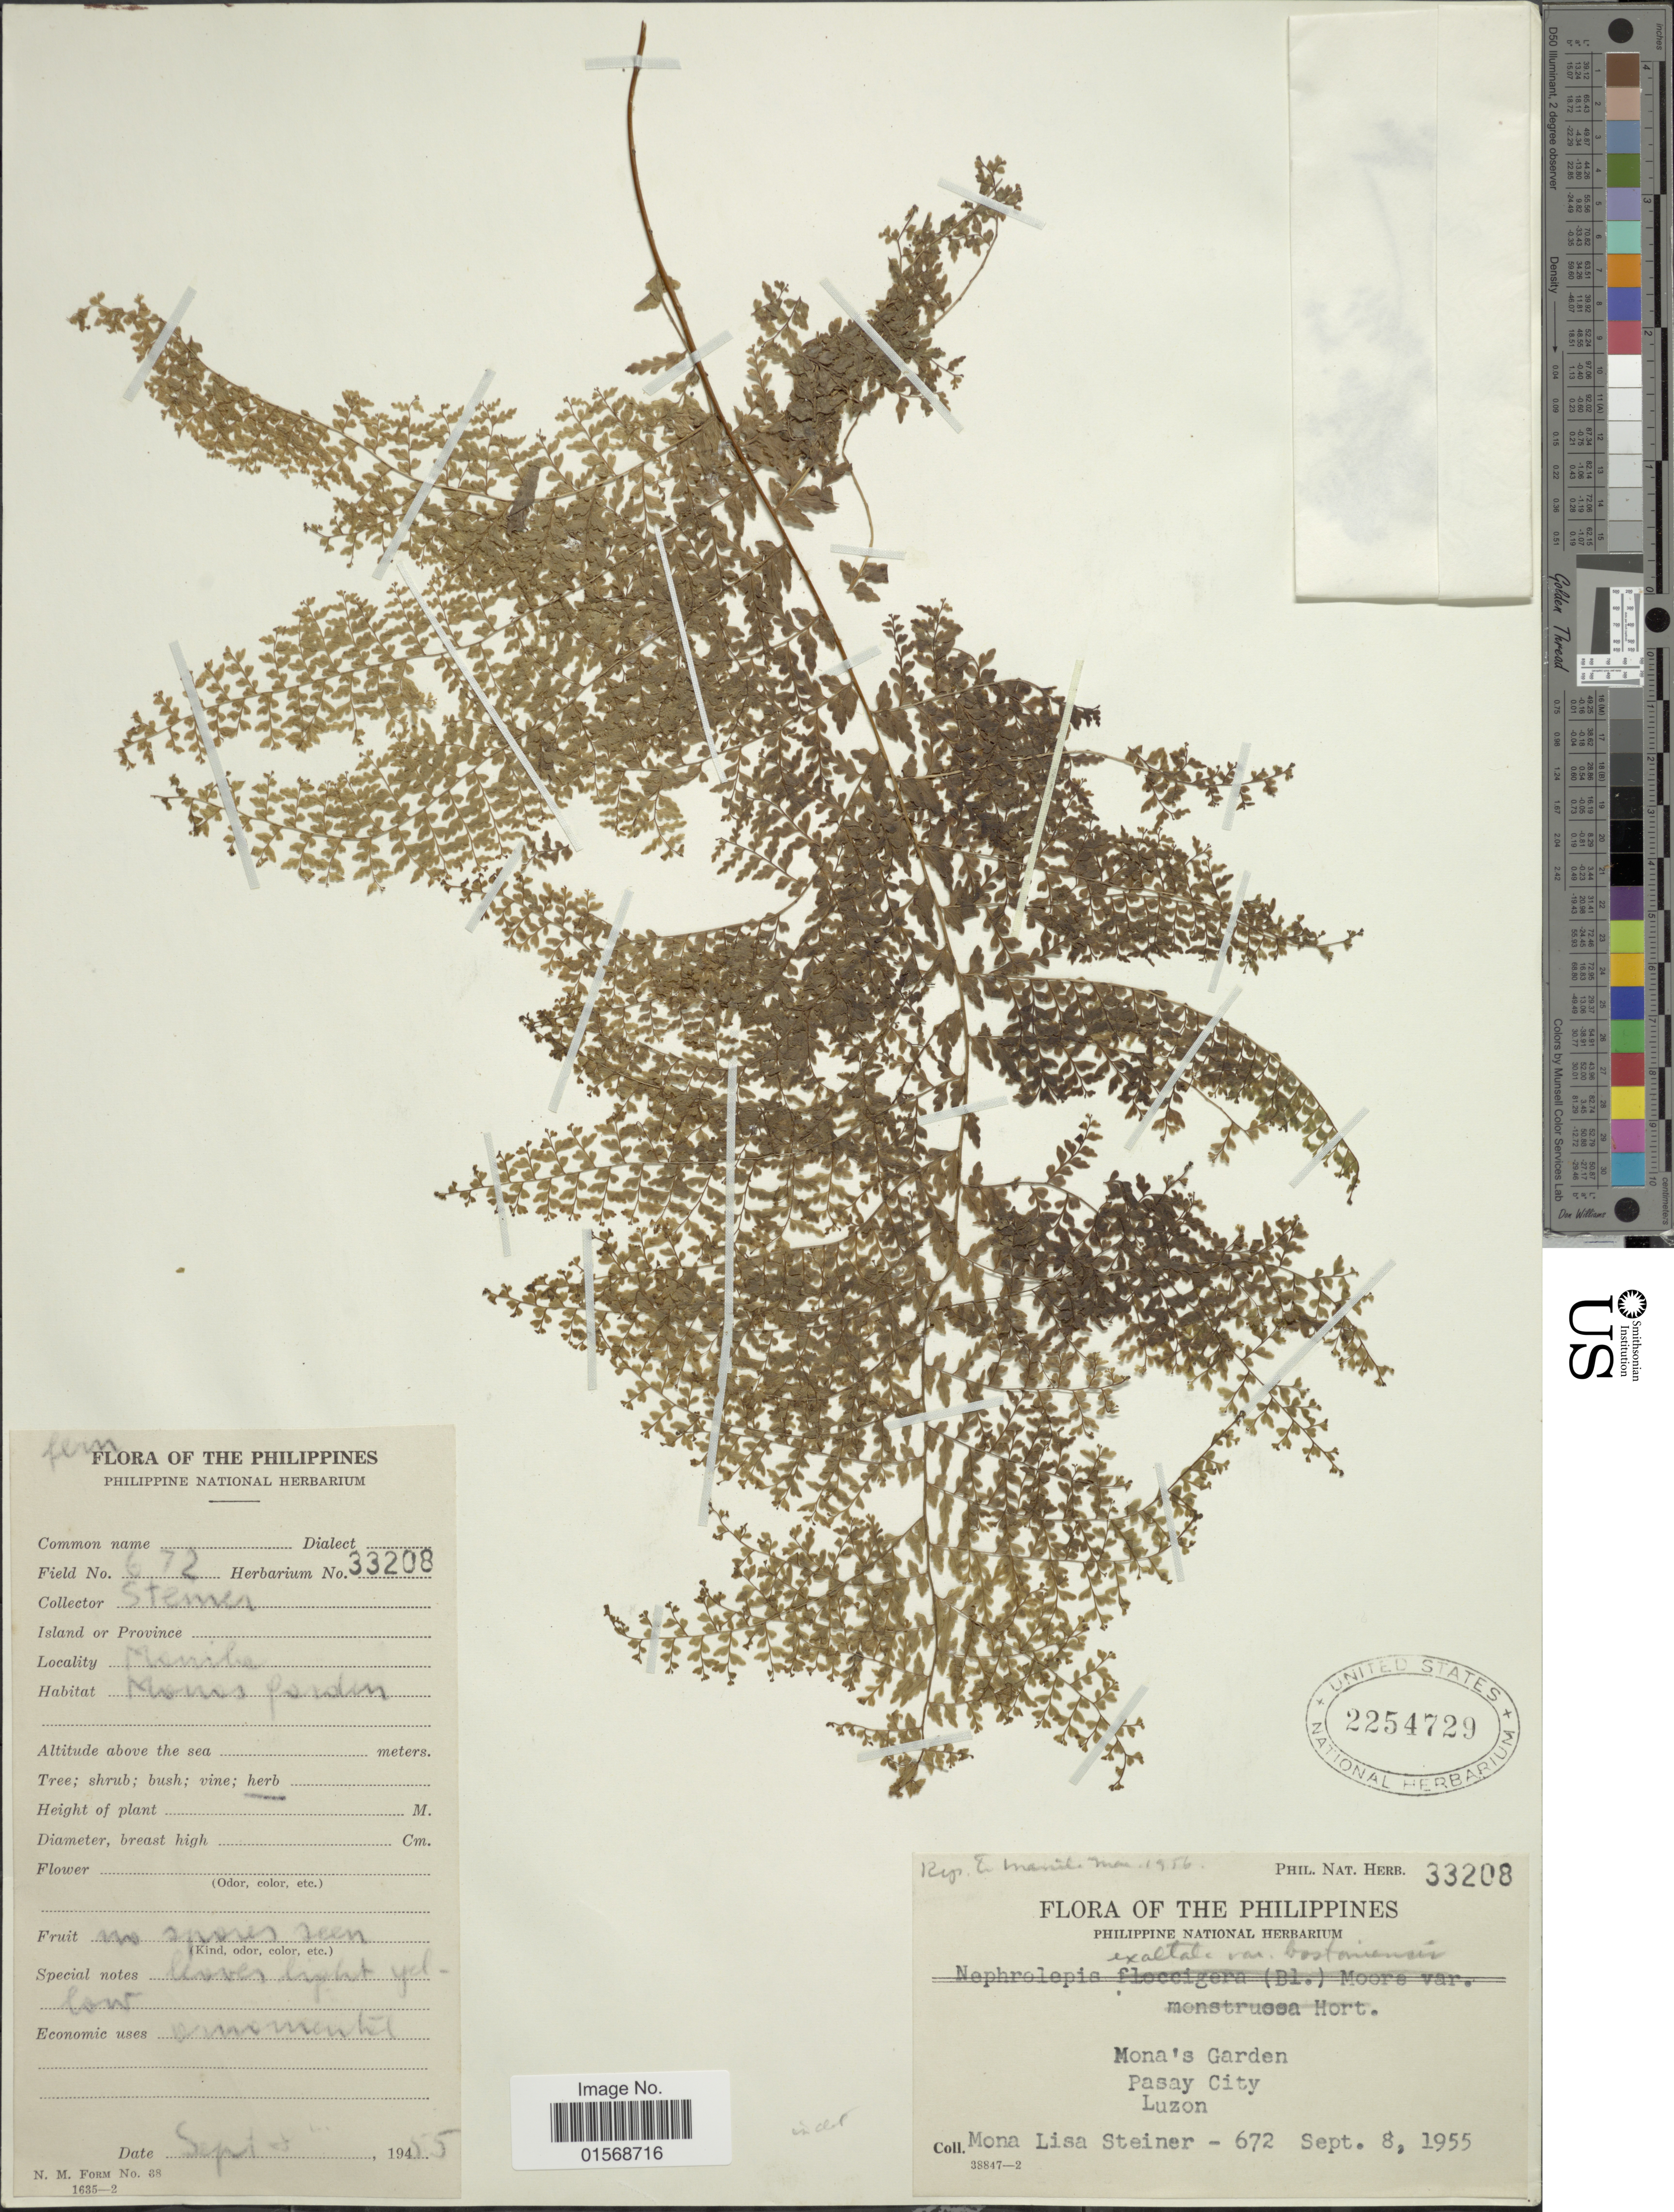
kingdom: Plantae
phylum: Tracheophyta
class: Polypodiopsida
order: Polypodiales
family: Nephrolepidaceae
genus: Nephrolepis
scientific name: Nephrolepis sp.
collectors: M. Steiner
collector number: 672/33208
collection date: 1955-09-08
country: Philippines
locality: Mona's Garden, Passay Ciity, Luzon.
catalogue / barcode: US 2254729